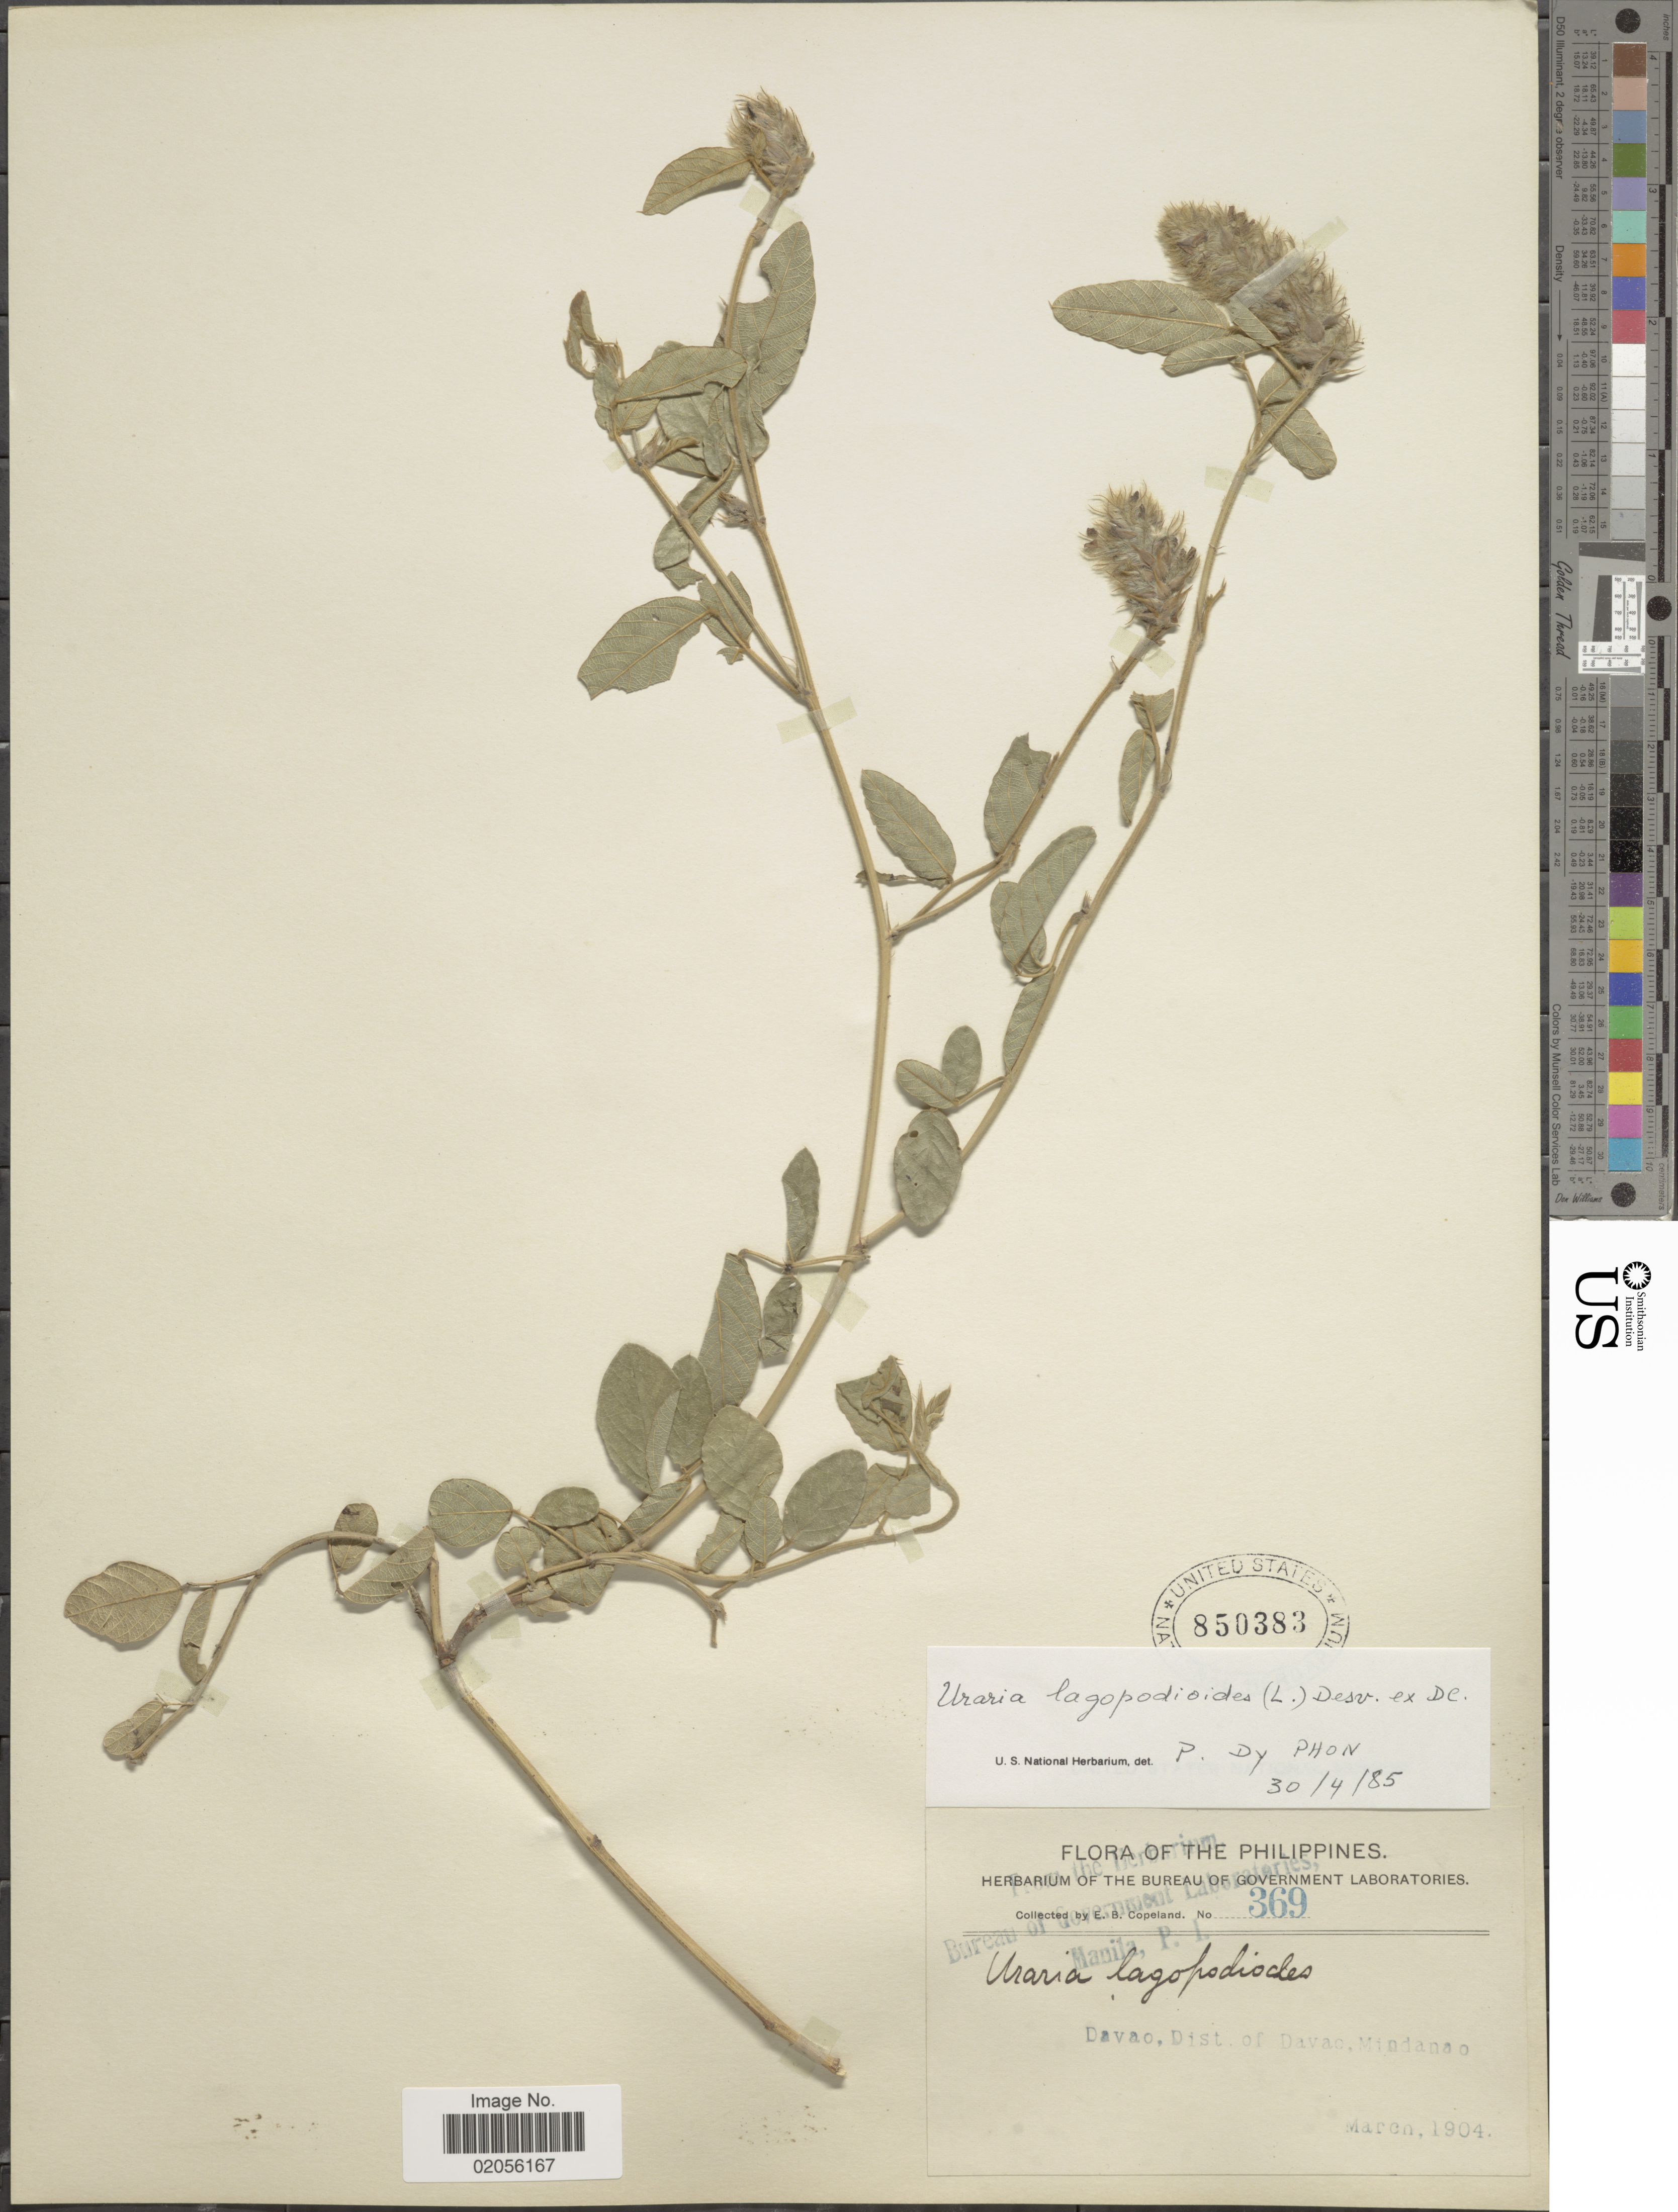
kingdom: Plantae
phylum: Tracheophyta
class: Magnoliopsida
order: Fabales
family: Fabaceae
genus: Uraria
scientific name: Uraria lagopodioides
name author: (L.) Desv. ex DC.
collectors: E. B. Copeland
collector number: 369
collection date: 1904-03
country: Philippines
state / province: Davao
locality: Dist. of Davao, Mindanao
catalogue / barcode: US 850383